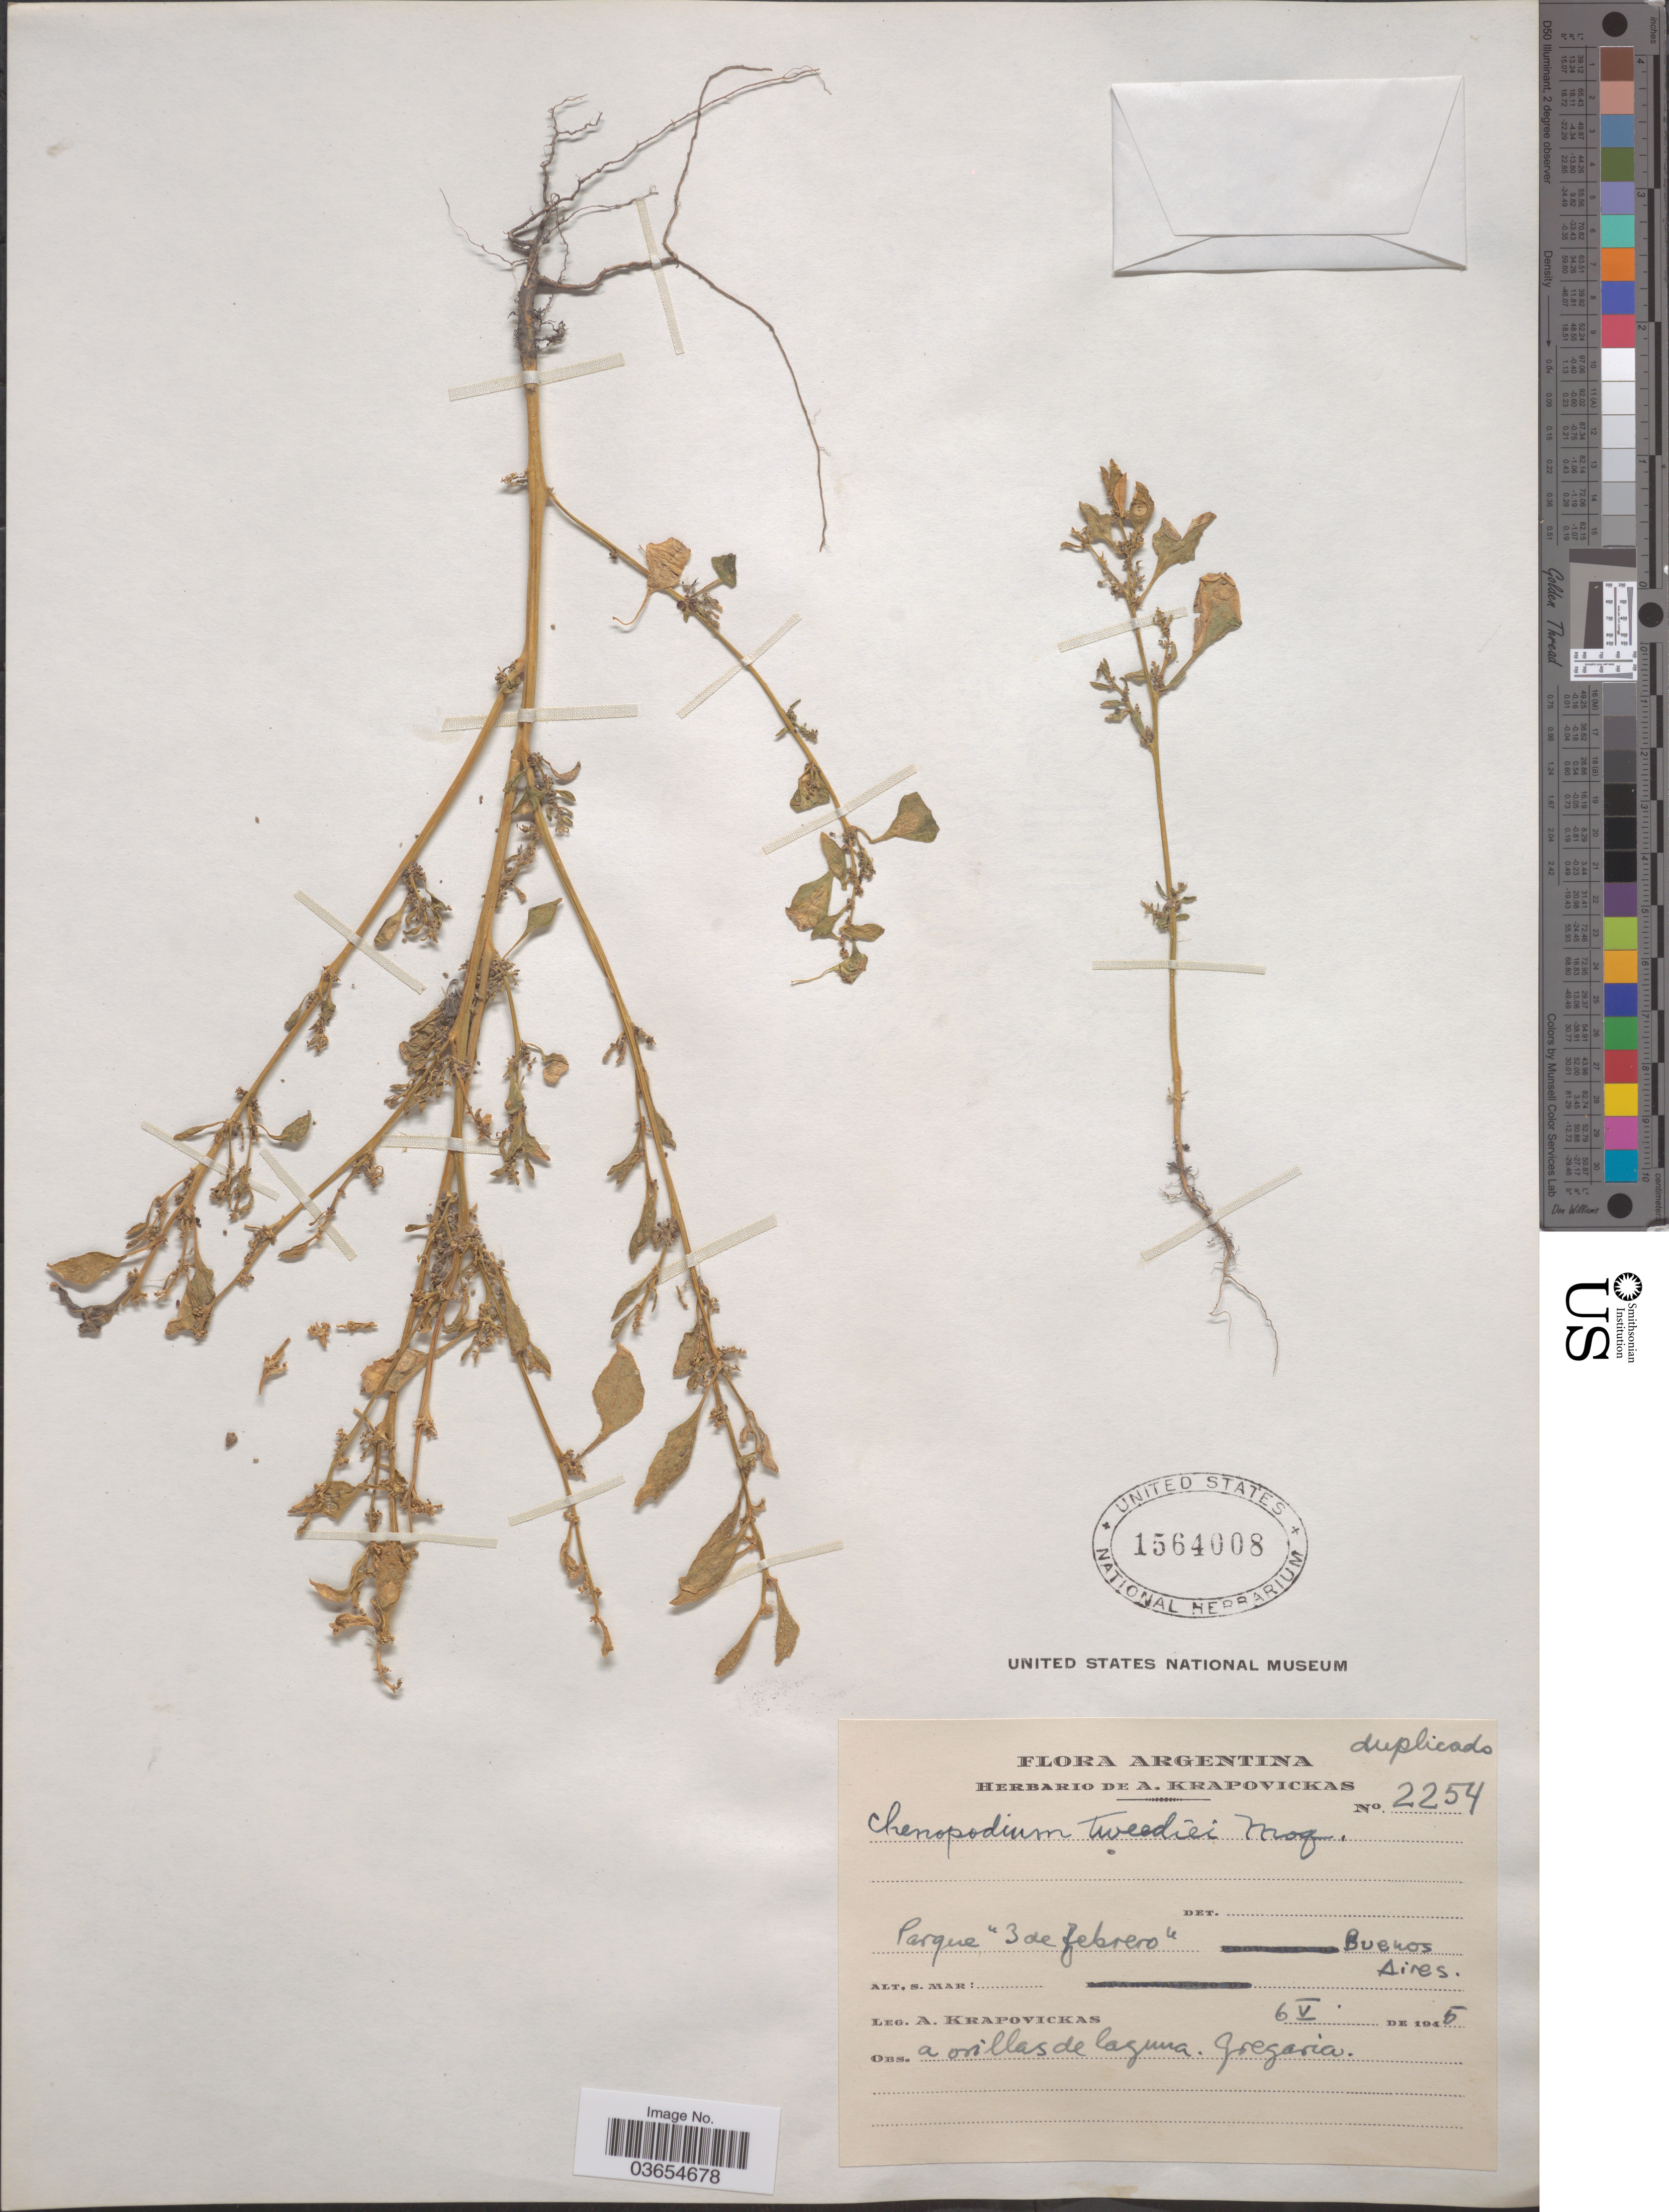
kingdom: Plantae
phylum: Tracheophyta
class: Magnoliopsida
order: Caryophyllales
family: Amaranthaceae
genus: Chenopodium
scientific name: Chenopodium tweedii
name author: Moq.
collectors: A. Krapovickas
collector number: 2254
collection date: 1945-05-06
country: Argentina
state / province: Buenos Aires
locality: Parque "3 de febrero". A orillas de laguna.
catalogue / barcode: US 1564008